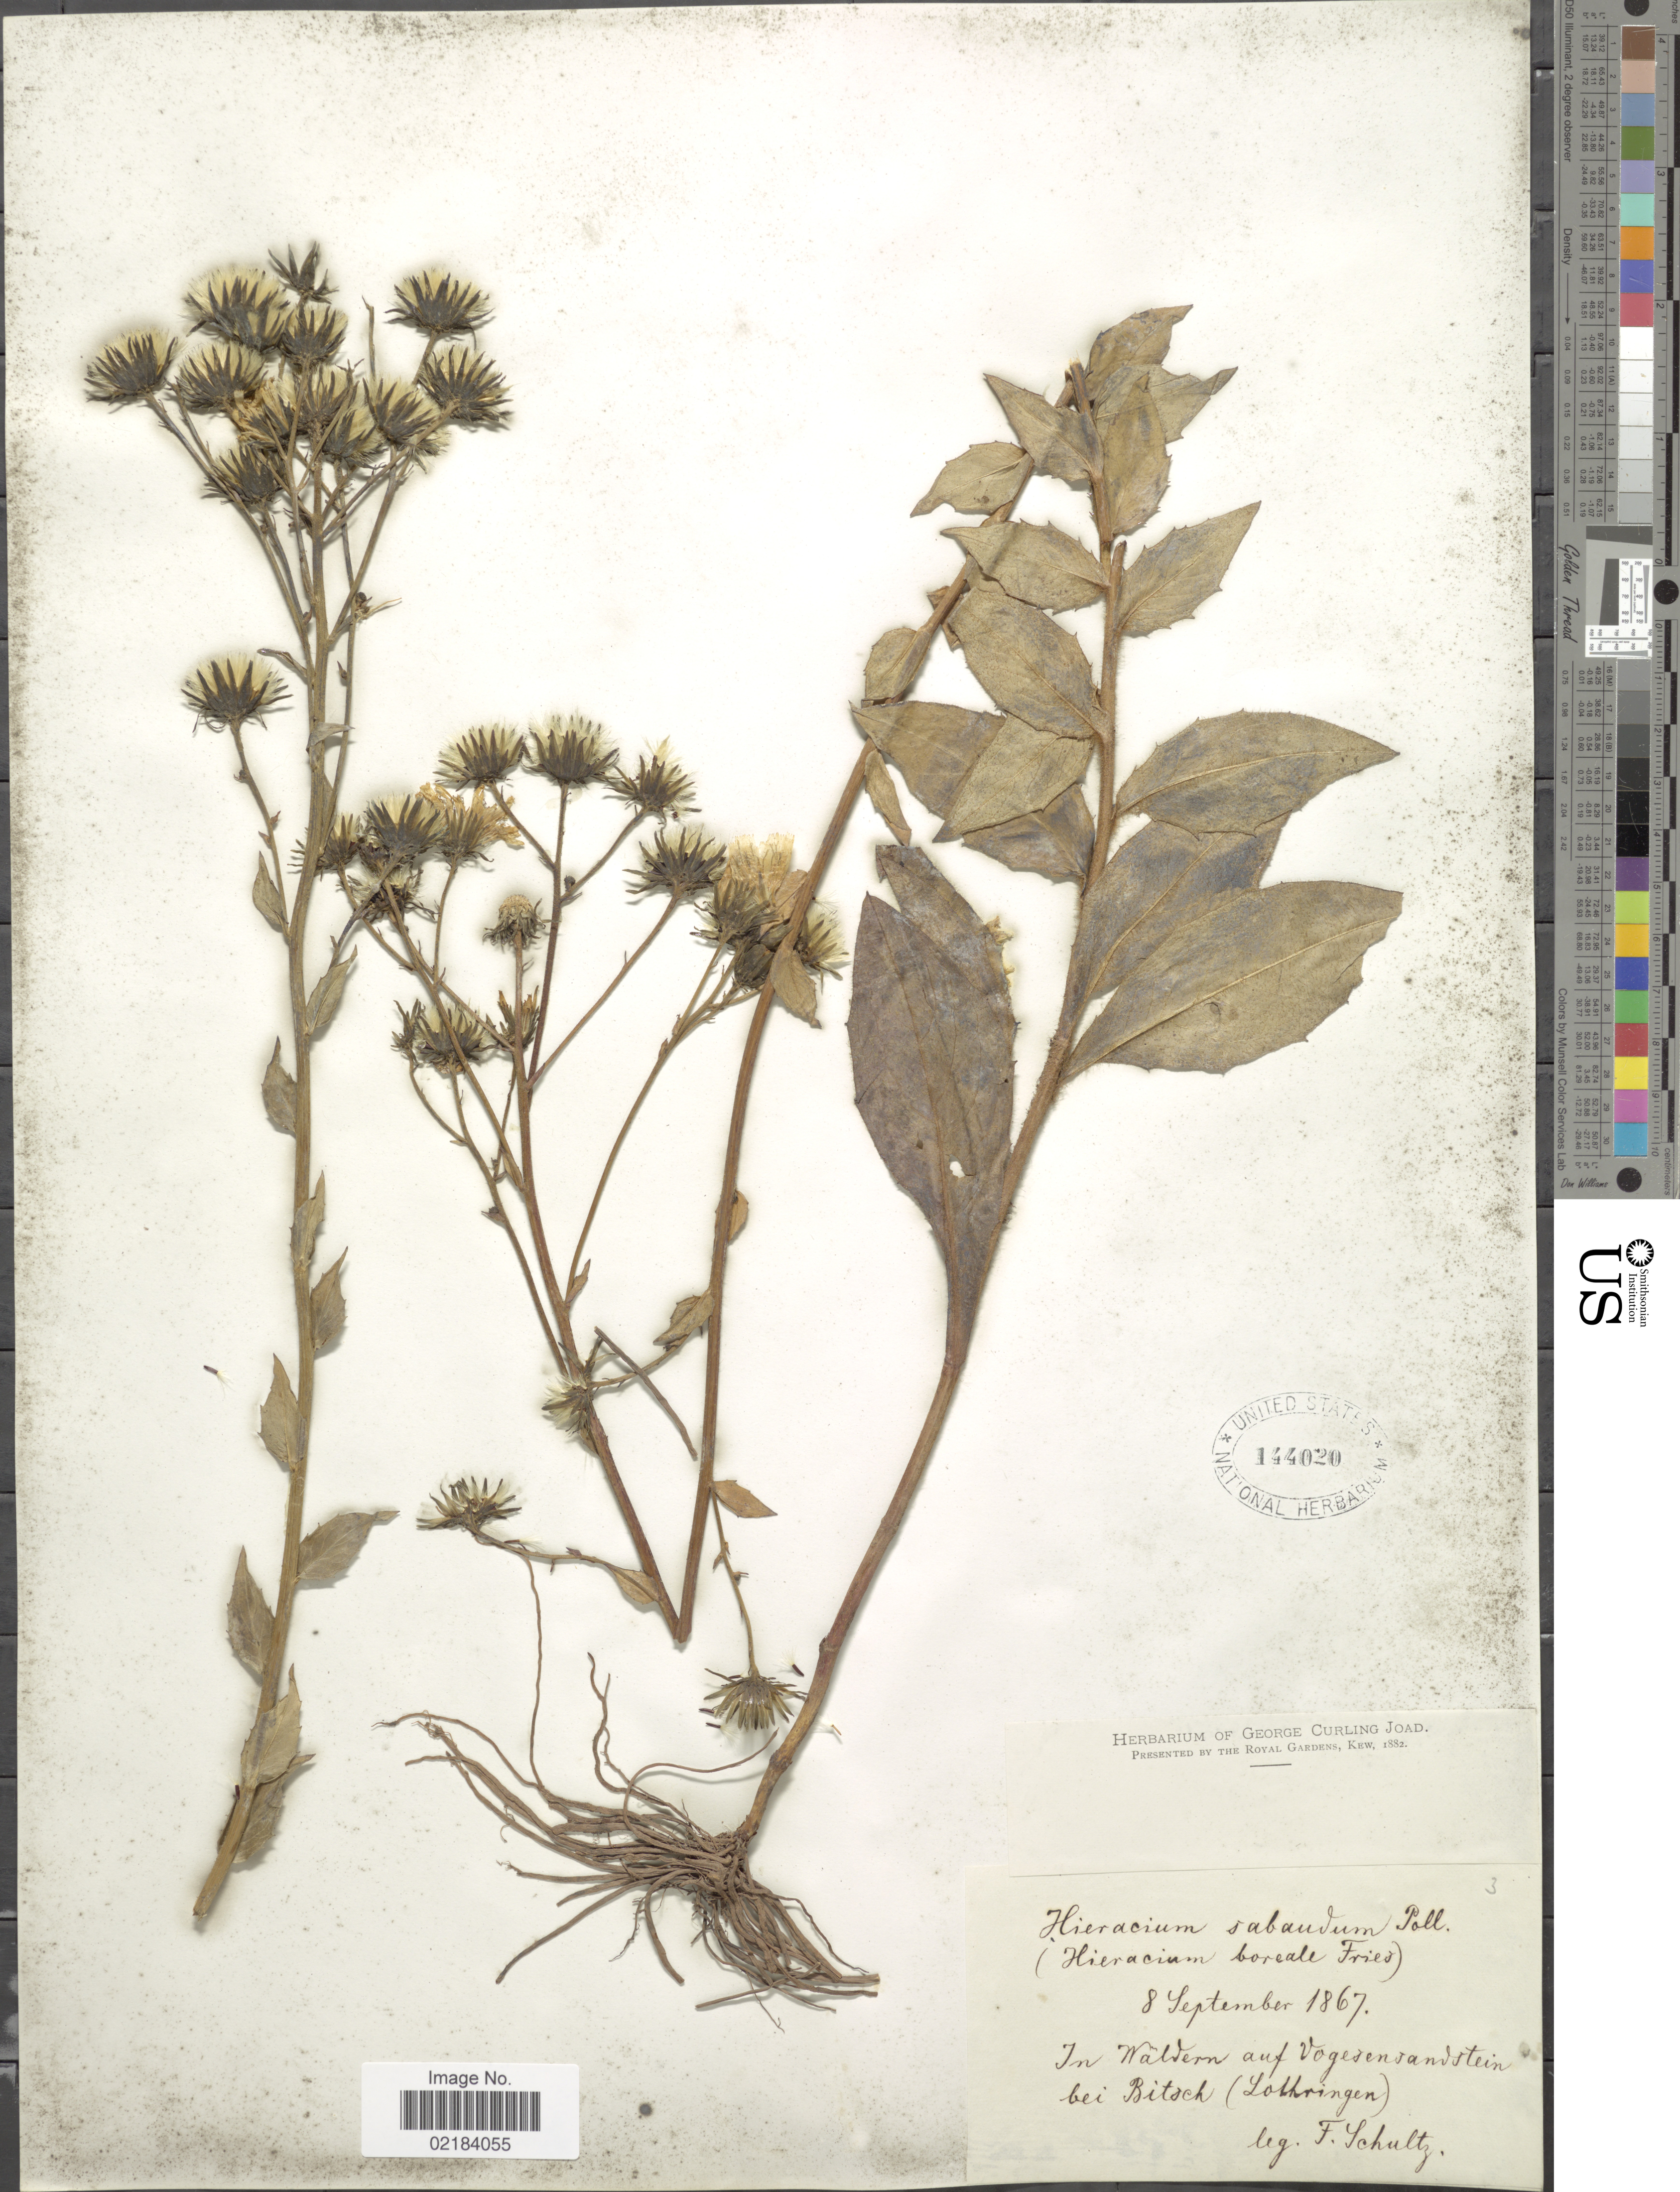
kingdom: Plantae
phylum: Tracheophyta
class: Magnoliopsida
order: Asterales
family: Asteraceae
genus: Hieracium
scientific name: Hieracium sabaudum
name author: L.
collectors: F. Schultz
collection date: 1867-09-08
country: France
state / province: Grand Est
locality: In Wäldern auf Vogesensandstein bei Bitsch [interpreted] (Lothringen)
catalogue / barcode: US 144020